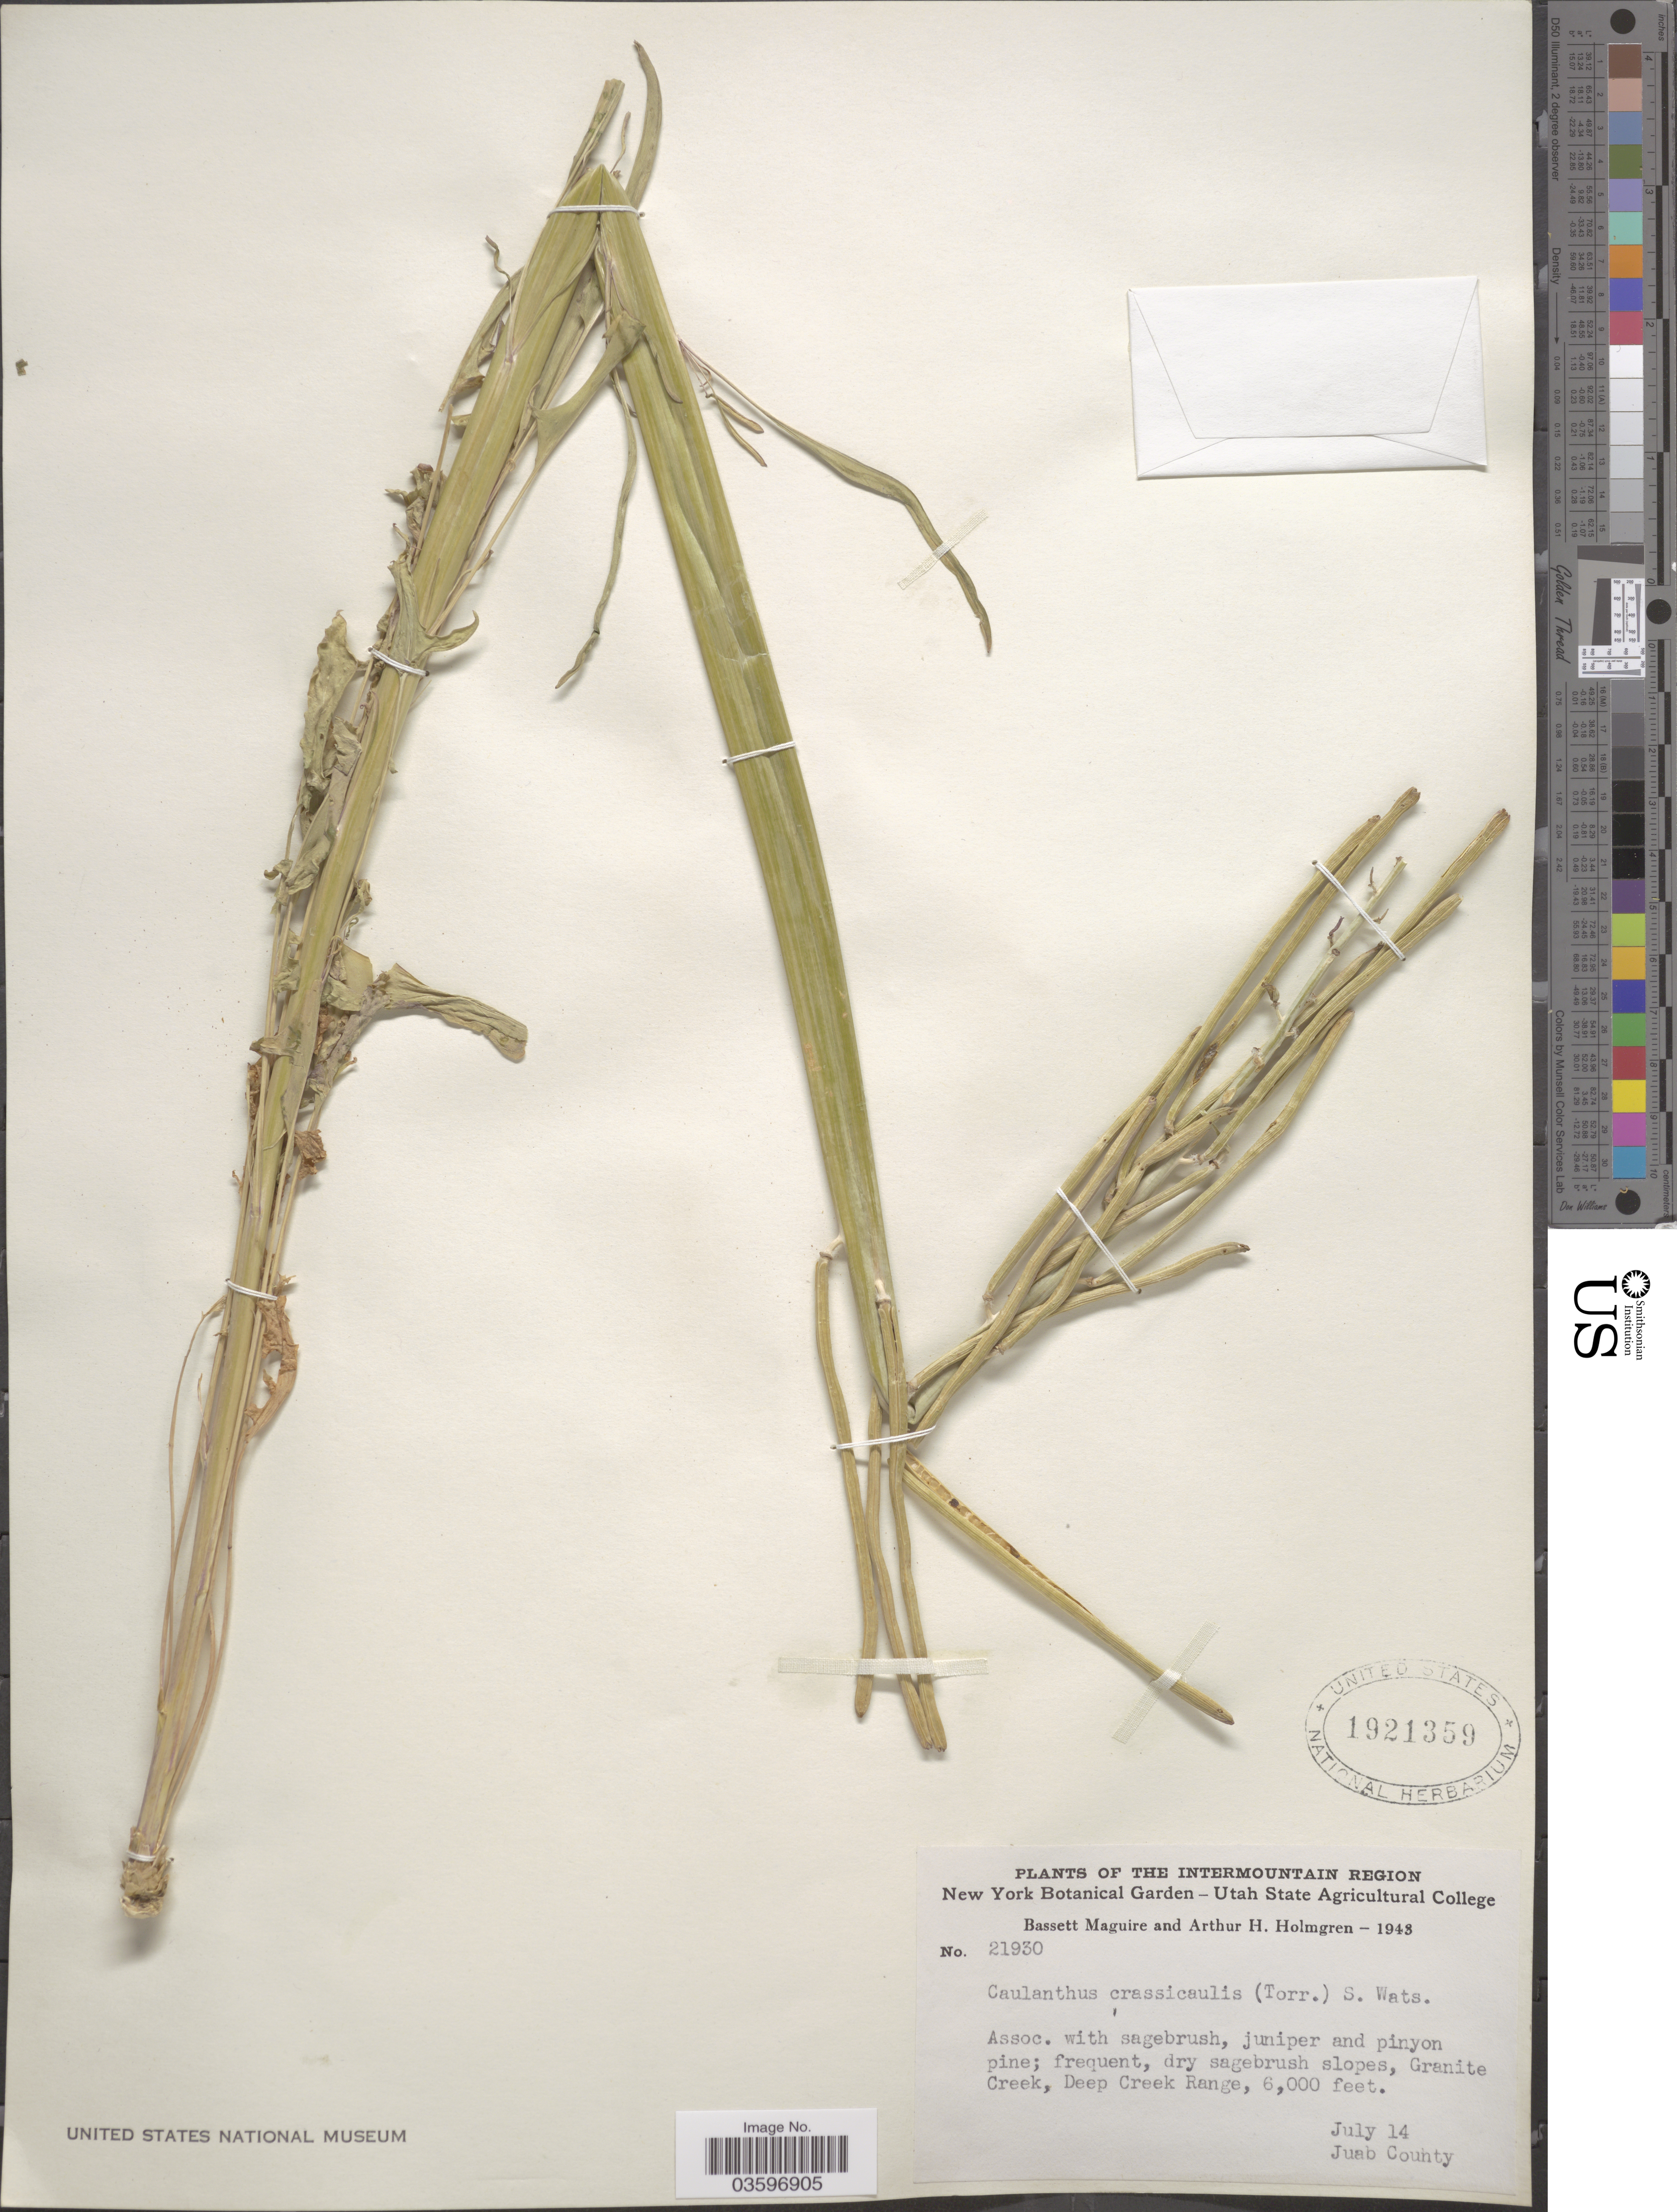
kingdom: Plantae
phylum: Tracheophyta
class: Magnoliopsida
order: Brassicales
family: Brassicaceae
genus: Caulanthus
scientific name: Caulanthus crassicaulis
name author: S. Watson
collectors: B. Maguire & A. H. Holmgren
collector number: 21930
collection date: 1943-07-14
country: United States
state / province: Utah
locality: The Intermountain Region. Granite Creek, Deep Creek Range. Juab County.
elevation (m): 1829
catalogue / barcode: US 1921359